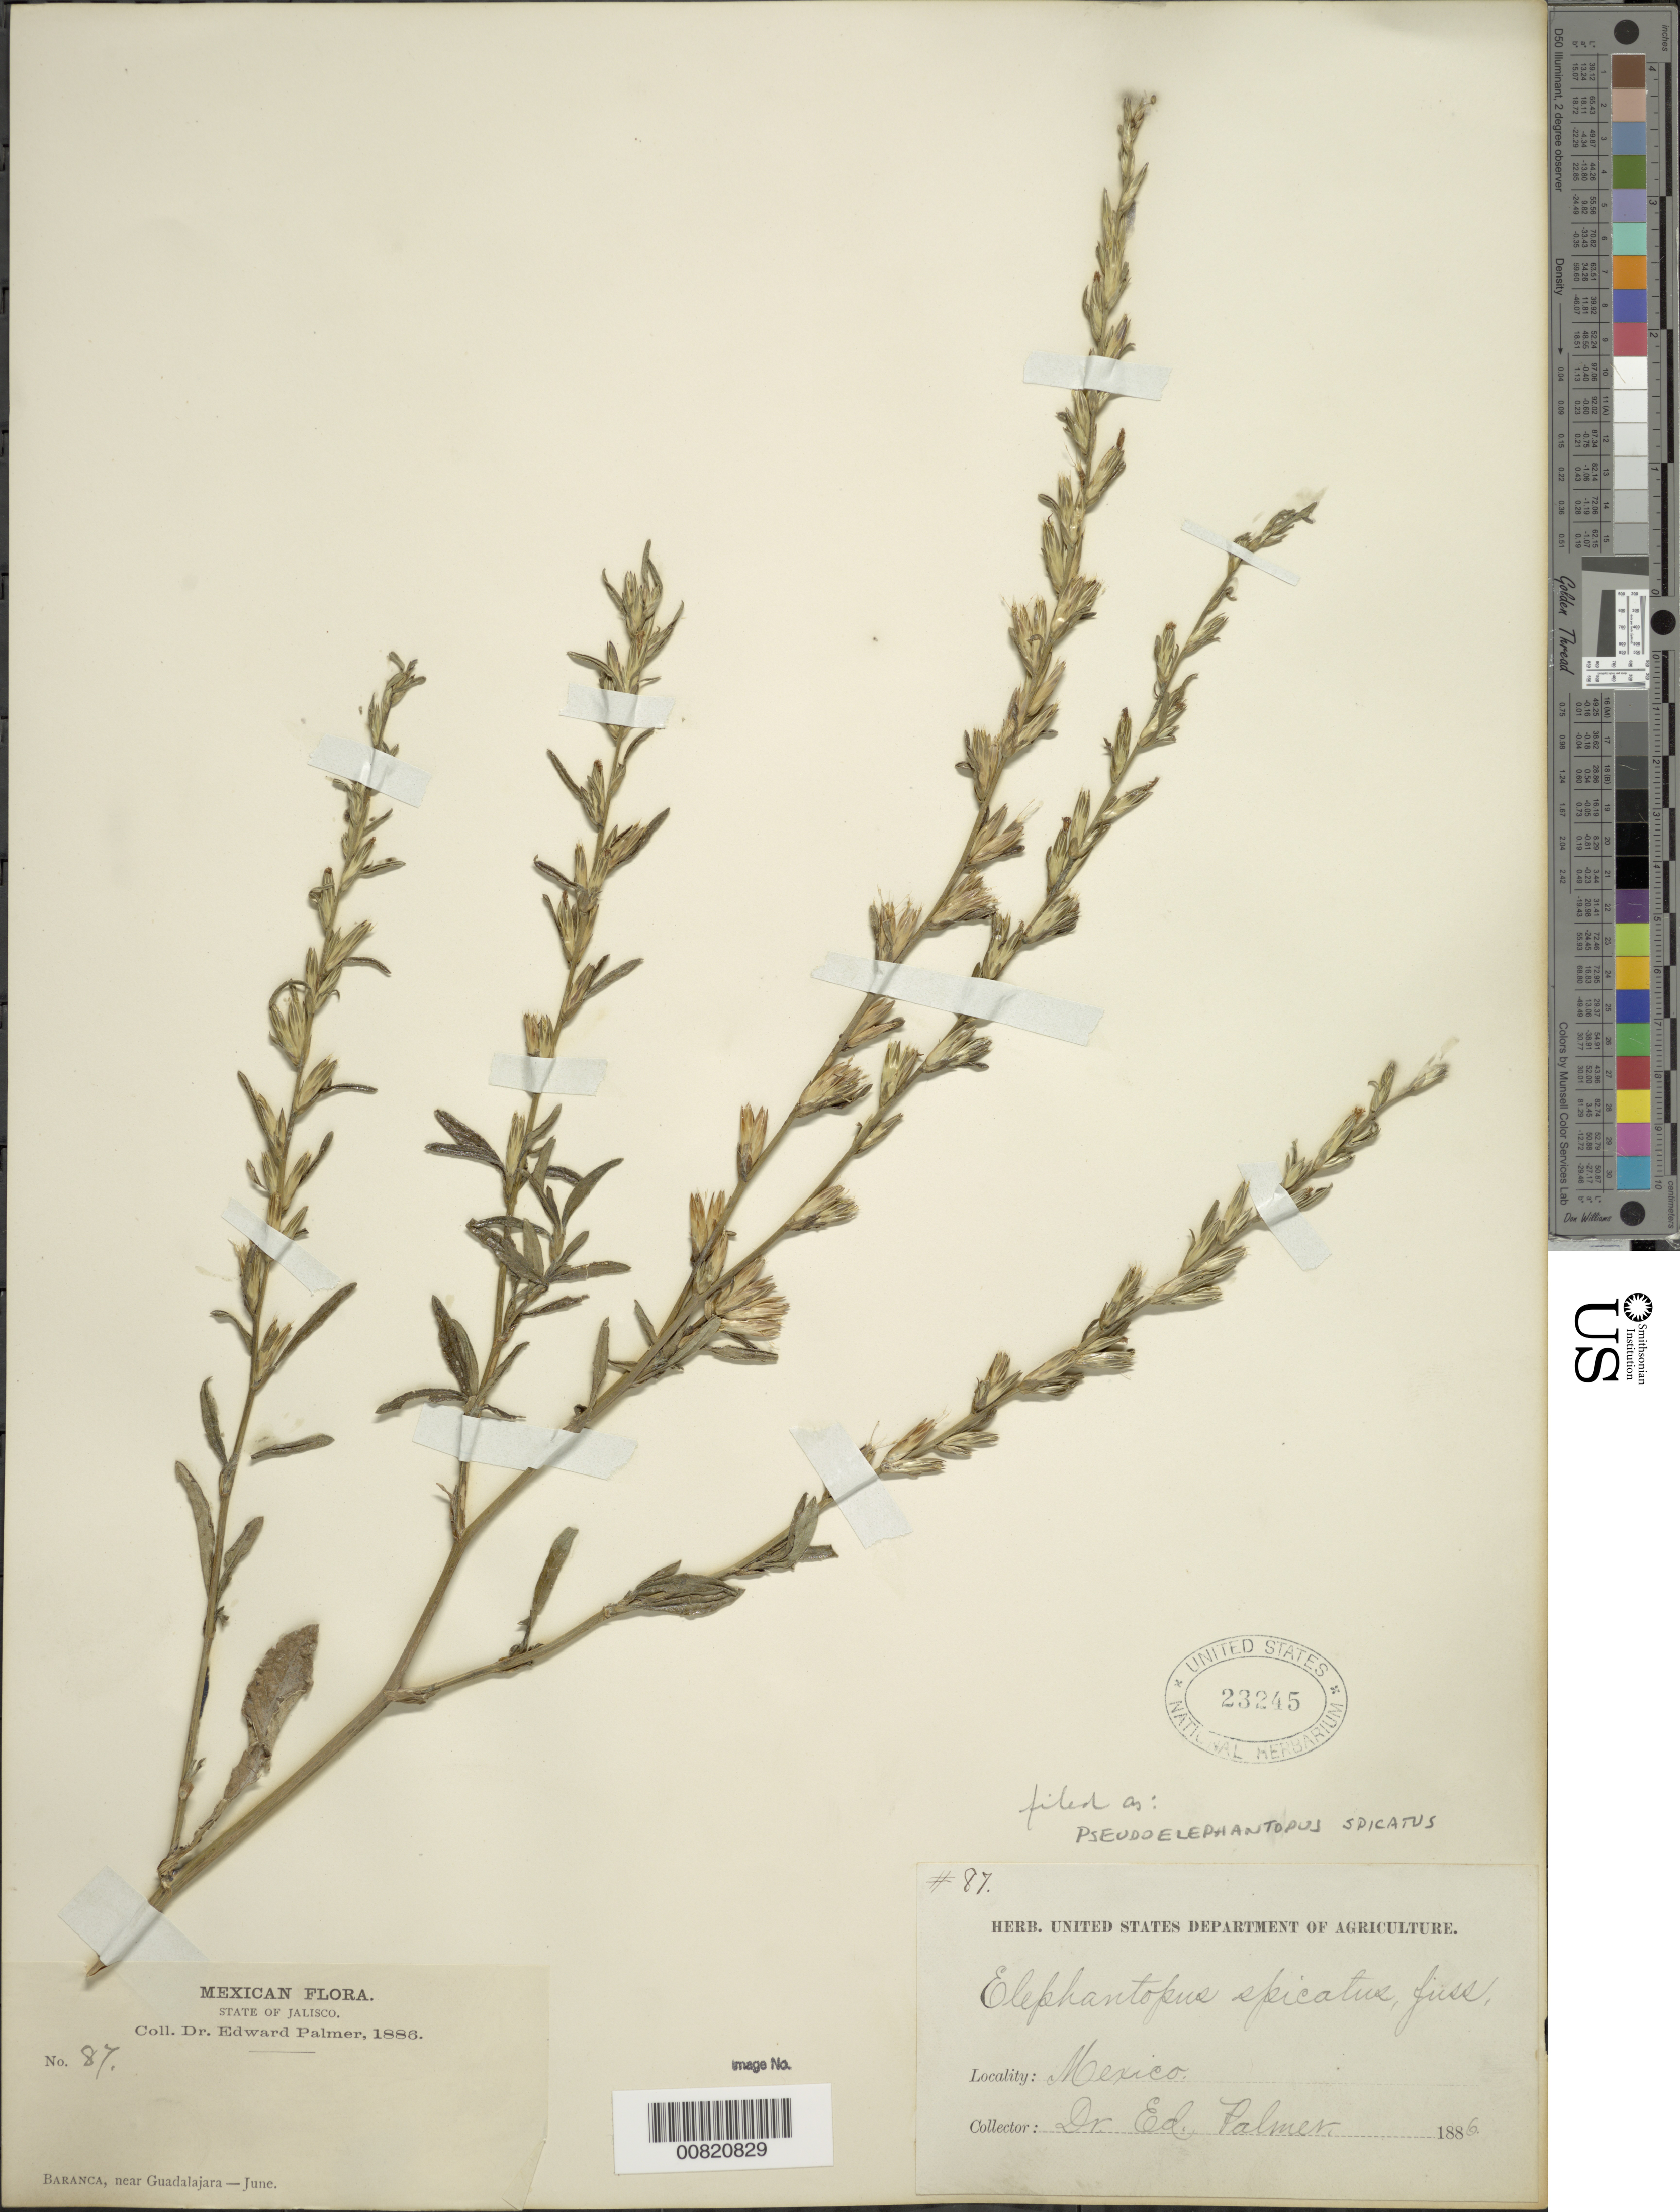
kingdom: Plantae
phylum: Tracheophyta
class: Magnoliopsida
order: Asterales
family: Asteraceae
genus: Pseudelephantopus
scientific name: Pseudelephantopus spicatus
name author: (Juss. ex Aubl.) C.F. Baker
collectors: E. Palmer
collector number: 87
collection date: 1886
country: Mexico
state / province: Jalisco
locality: State of Jalisco. Baranca, near Guadalajara [unsure placement]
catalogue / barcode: US 23245